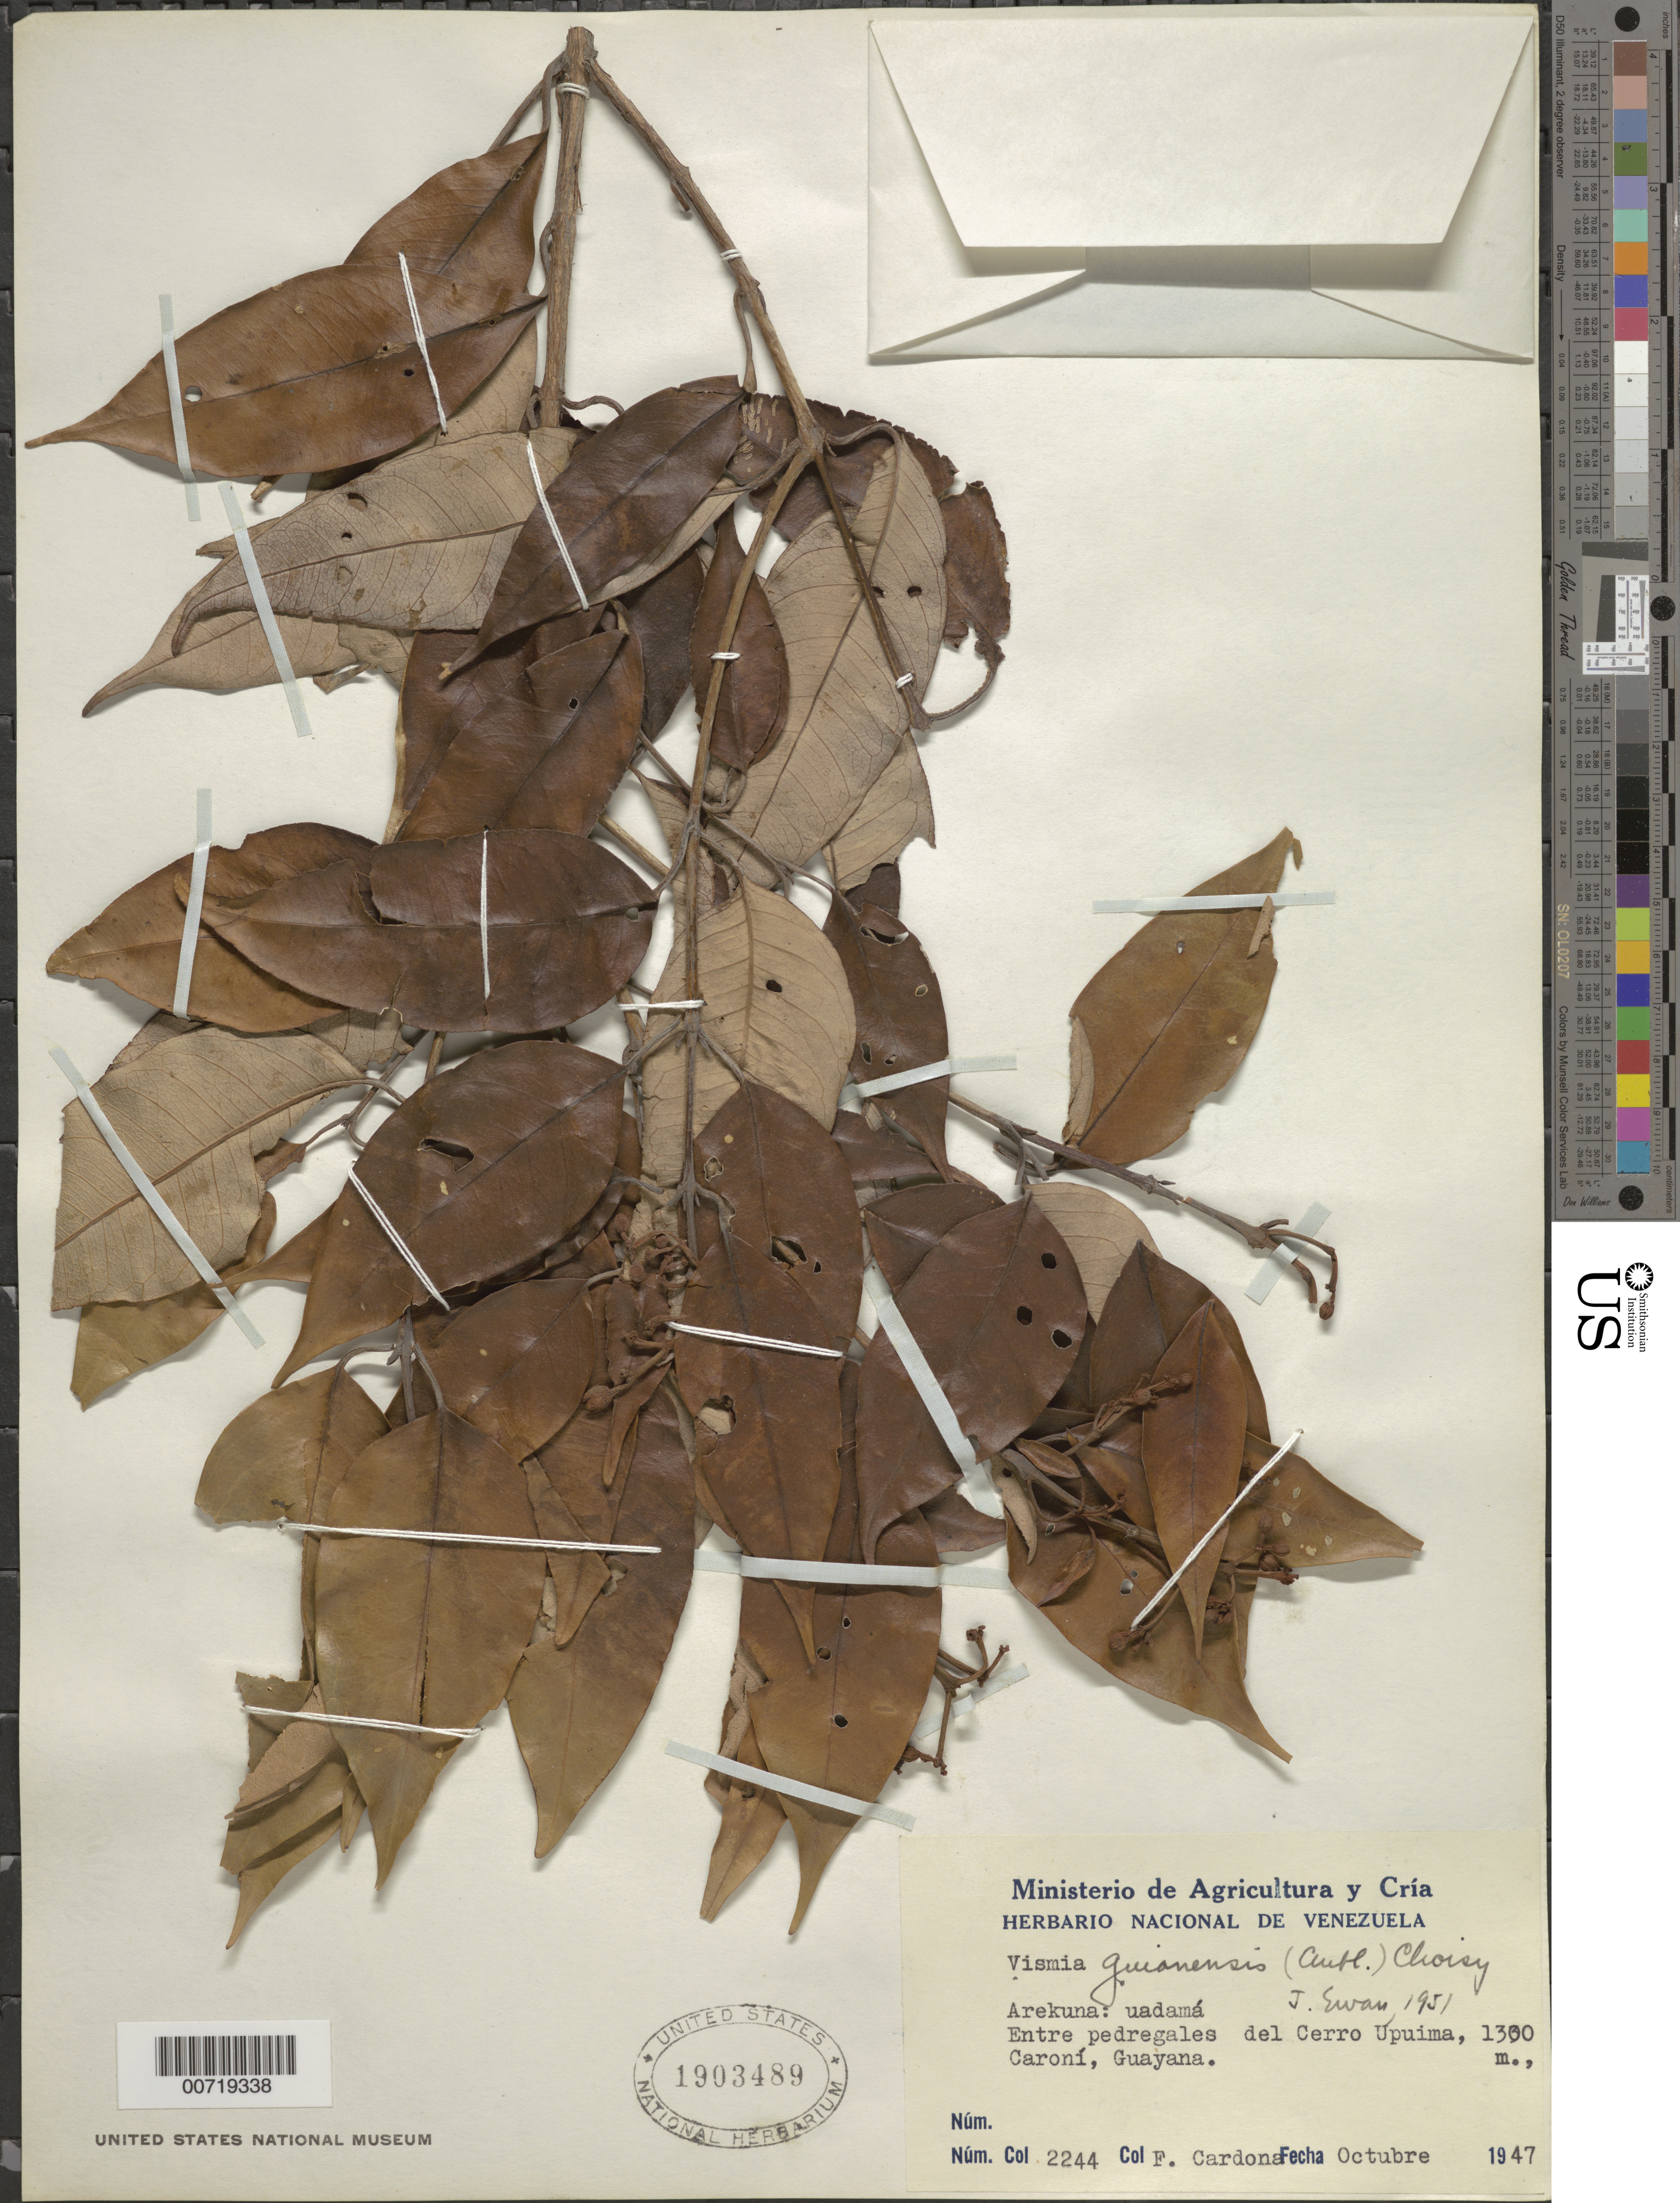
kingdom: Plantae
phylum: Tracheophyta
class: Magnoliopsida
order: Malpighiales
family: Hypericaceae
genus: Vismia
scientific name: Vismia guianensis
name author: (Aubl.) Pers.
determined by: Ewan, J. A.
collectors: F. Cardona Puig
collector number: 2244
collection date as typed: Oct-47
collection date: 1947-10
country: Venezuela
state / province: Bolívar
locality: Cerro Upuima, Río Caroní, Guayana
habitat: Stony ground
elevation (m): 1300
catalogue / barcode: US 1903489